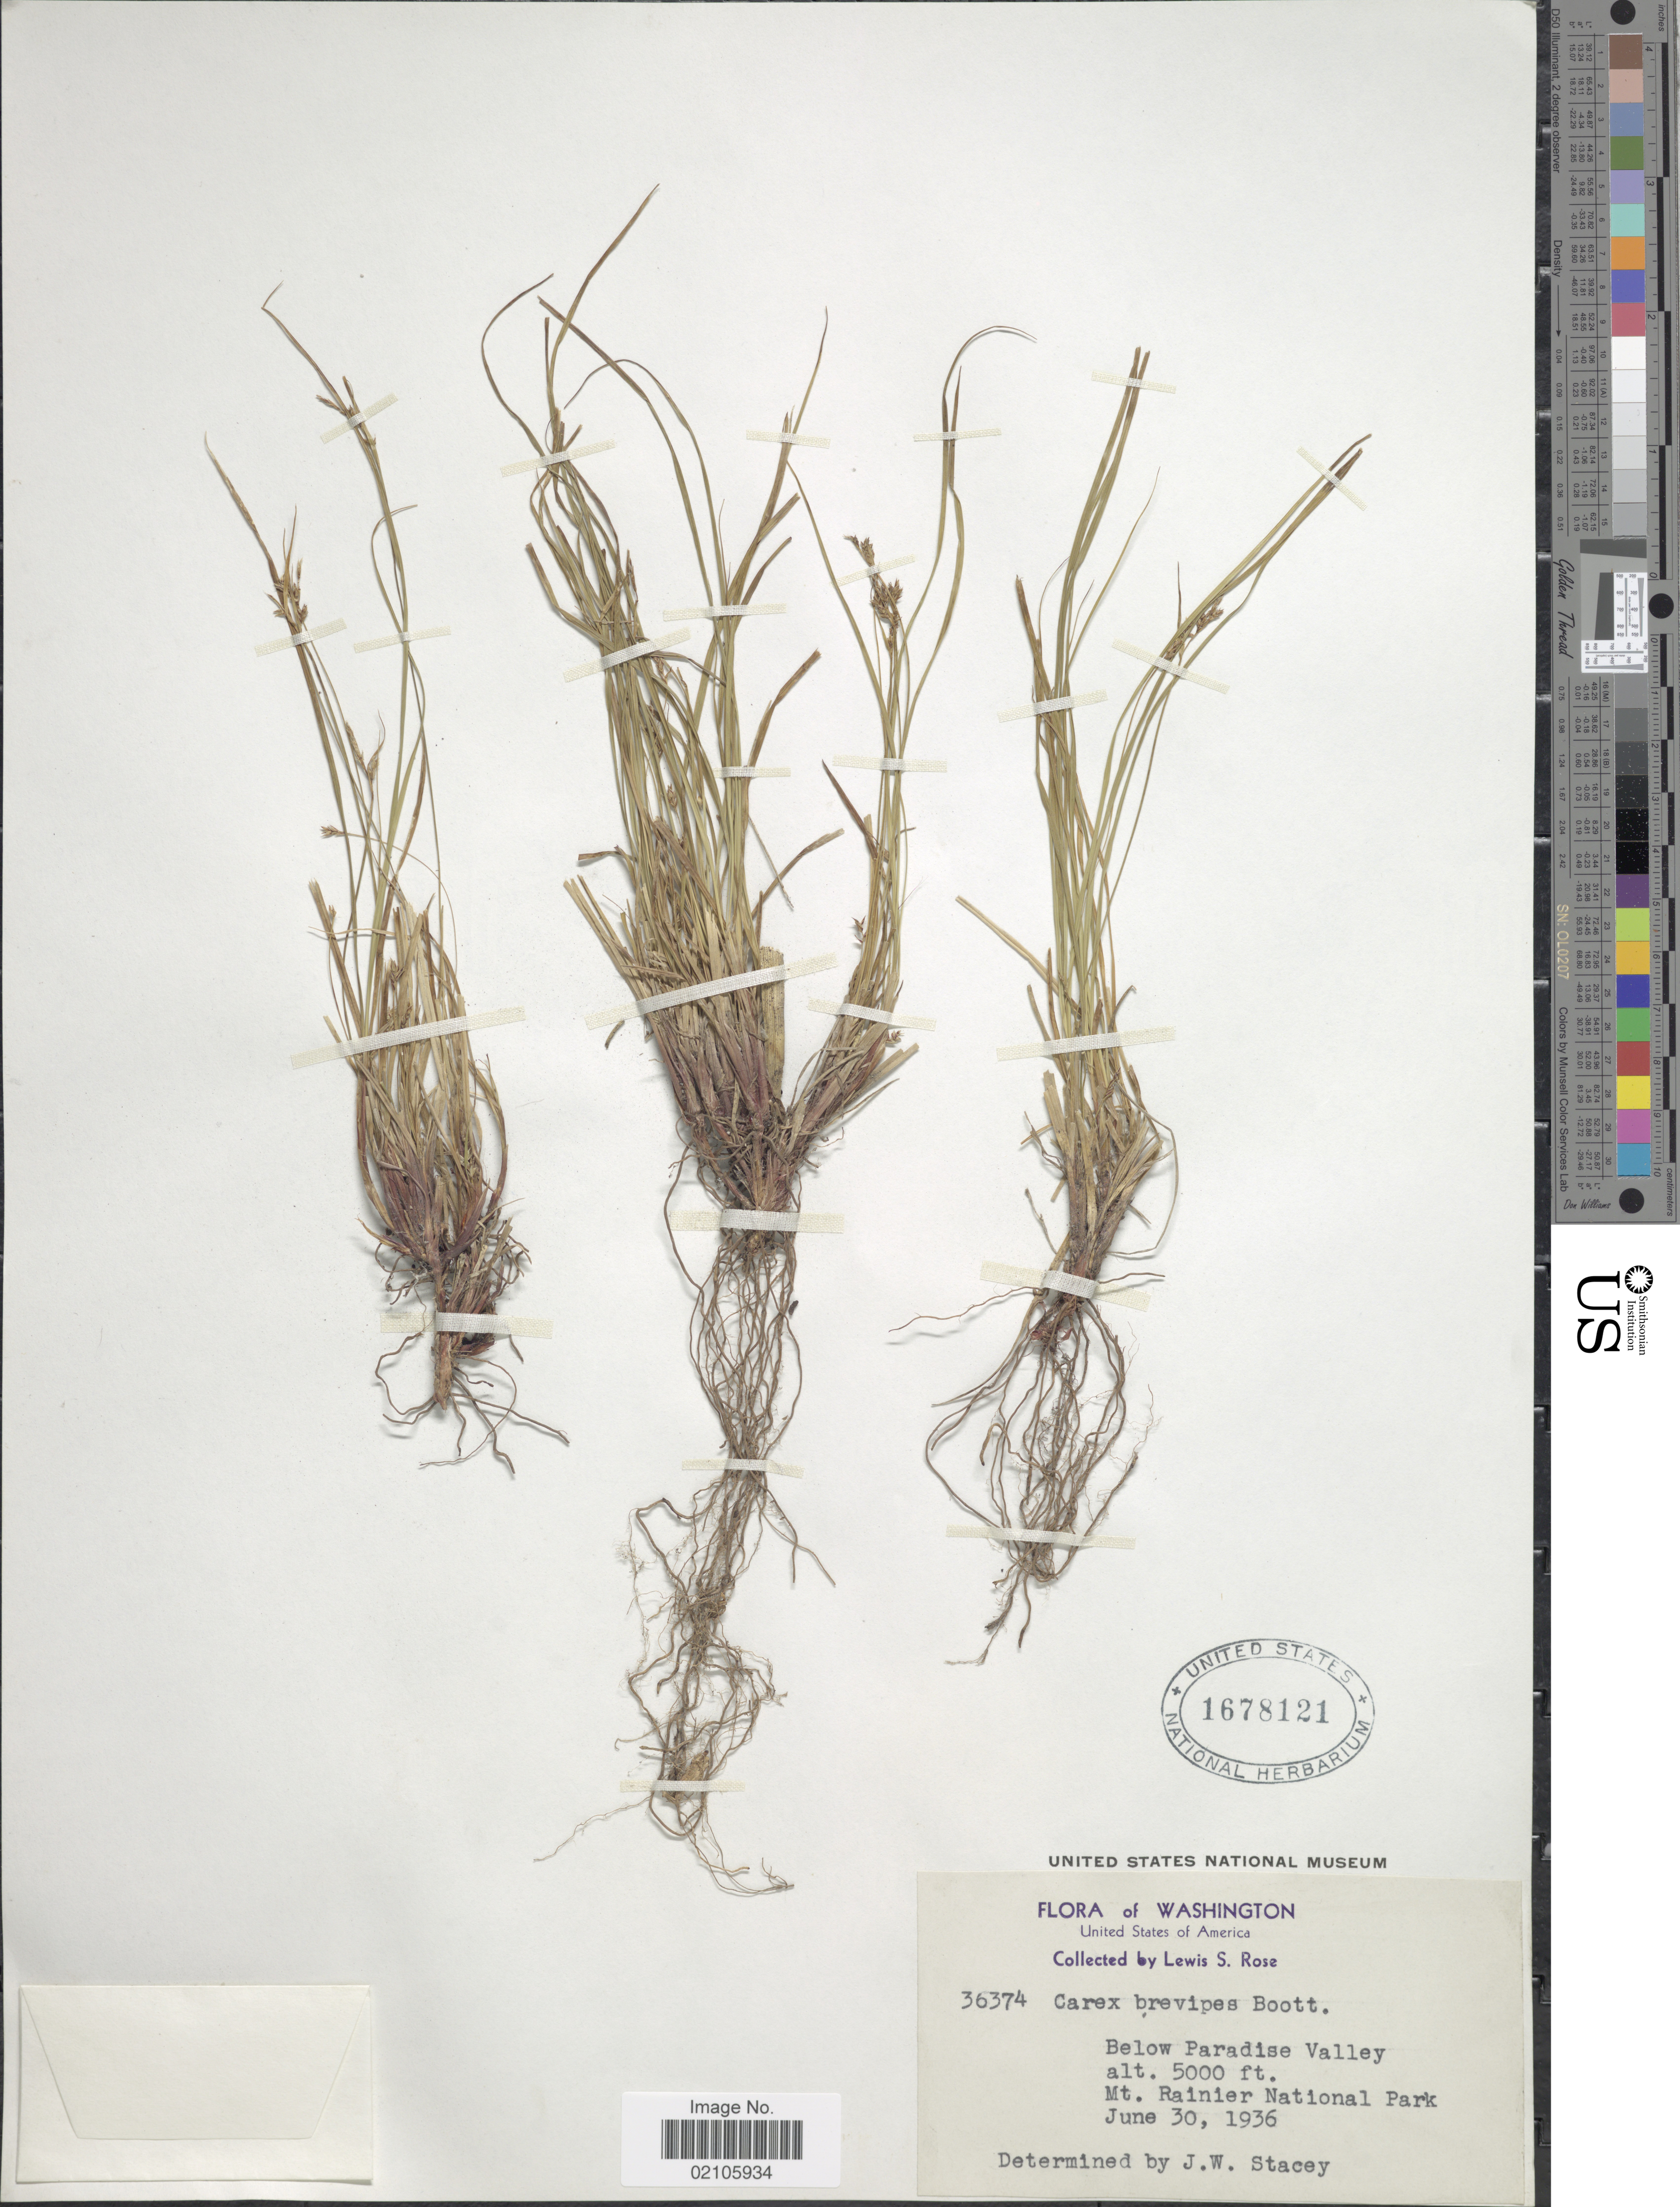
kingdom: Plantae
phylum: Tracheophyta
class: Liliopsida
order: Poales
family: Cyperaceae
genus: Carex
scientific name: Carex rossii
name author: Boott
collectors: L. S. Rose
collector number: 36374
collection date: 1936-06-30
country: United States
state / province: Washington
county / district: Pierce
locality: Below Paradise Valley. Mt. Rainier National Park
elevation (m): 1524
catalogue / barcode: US 1678121